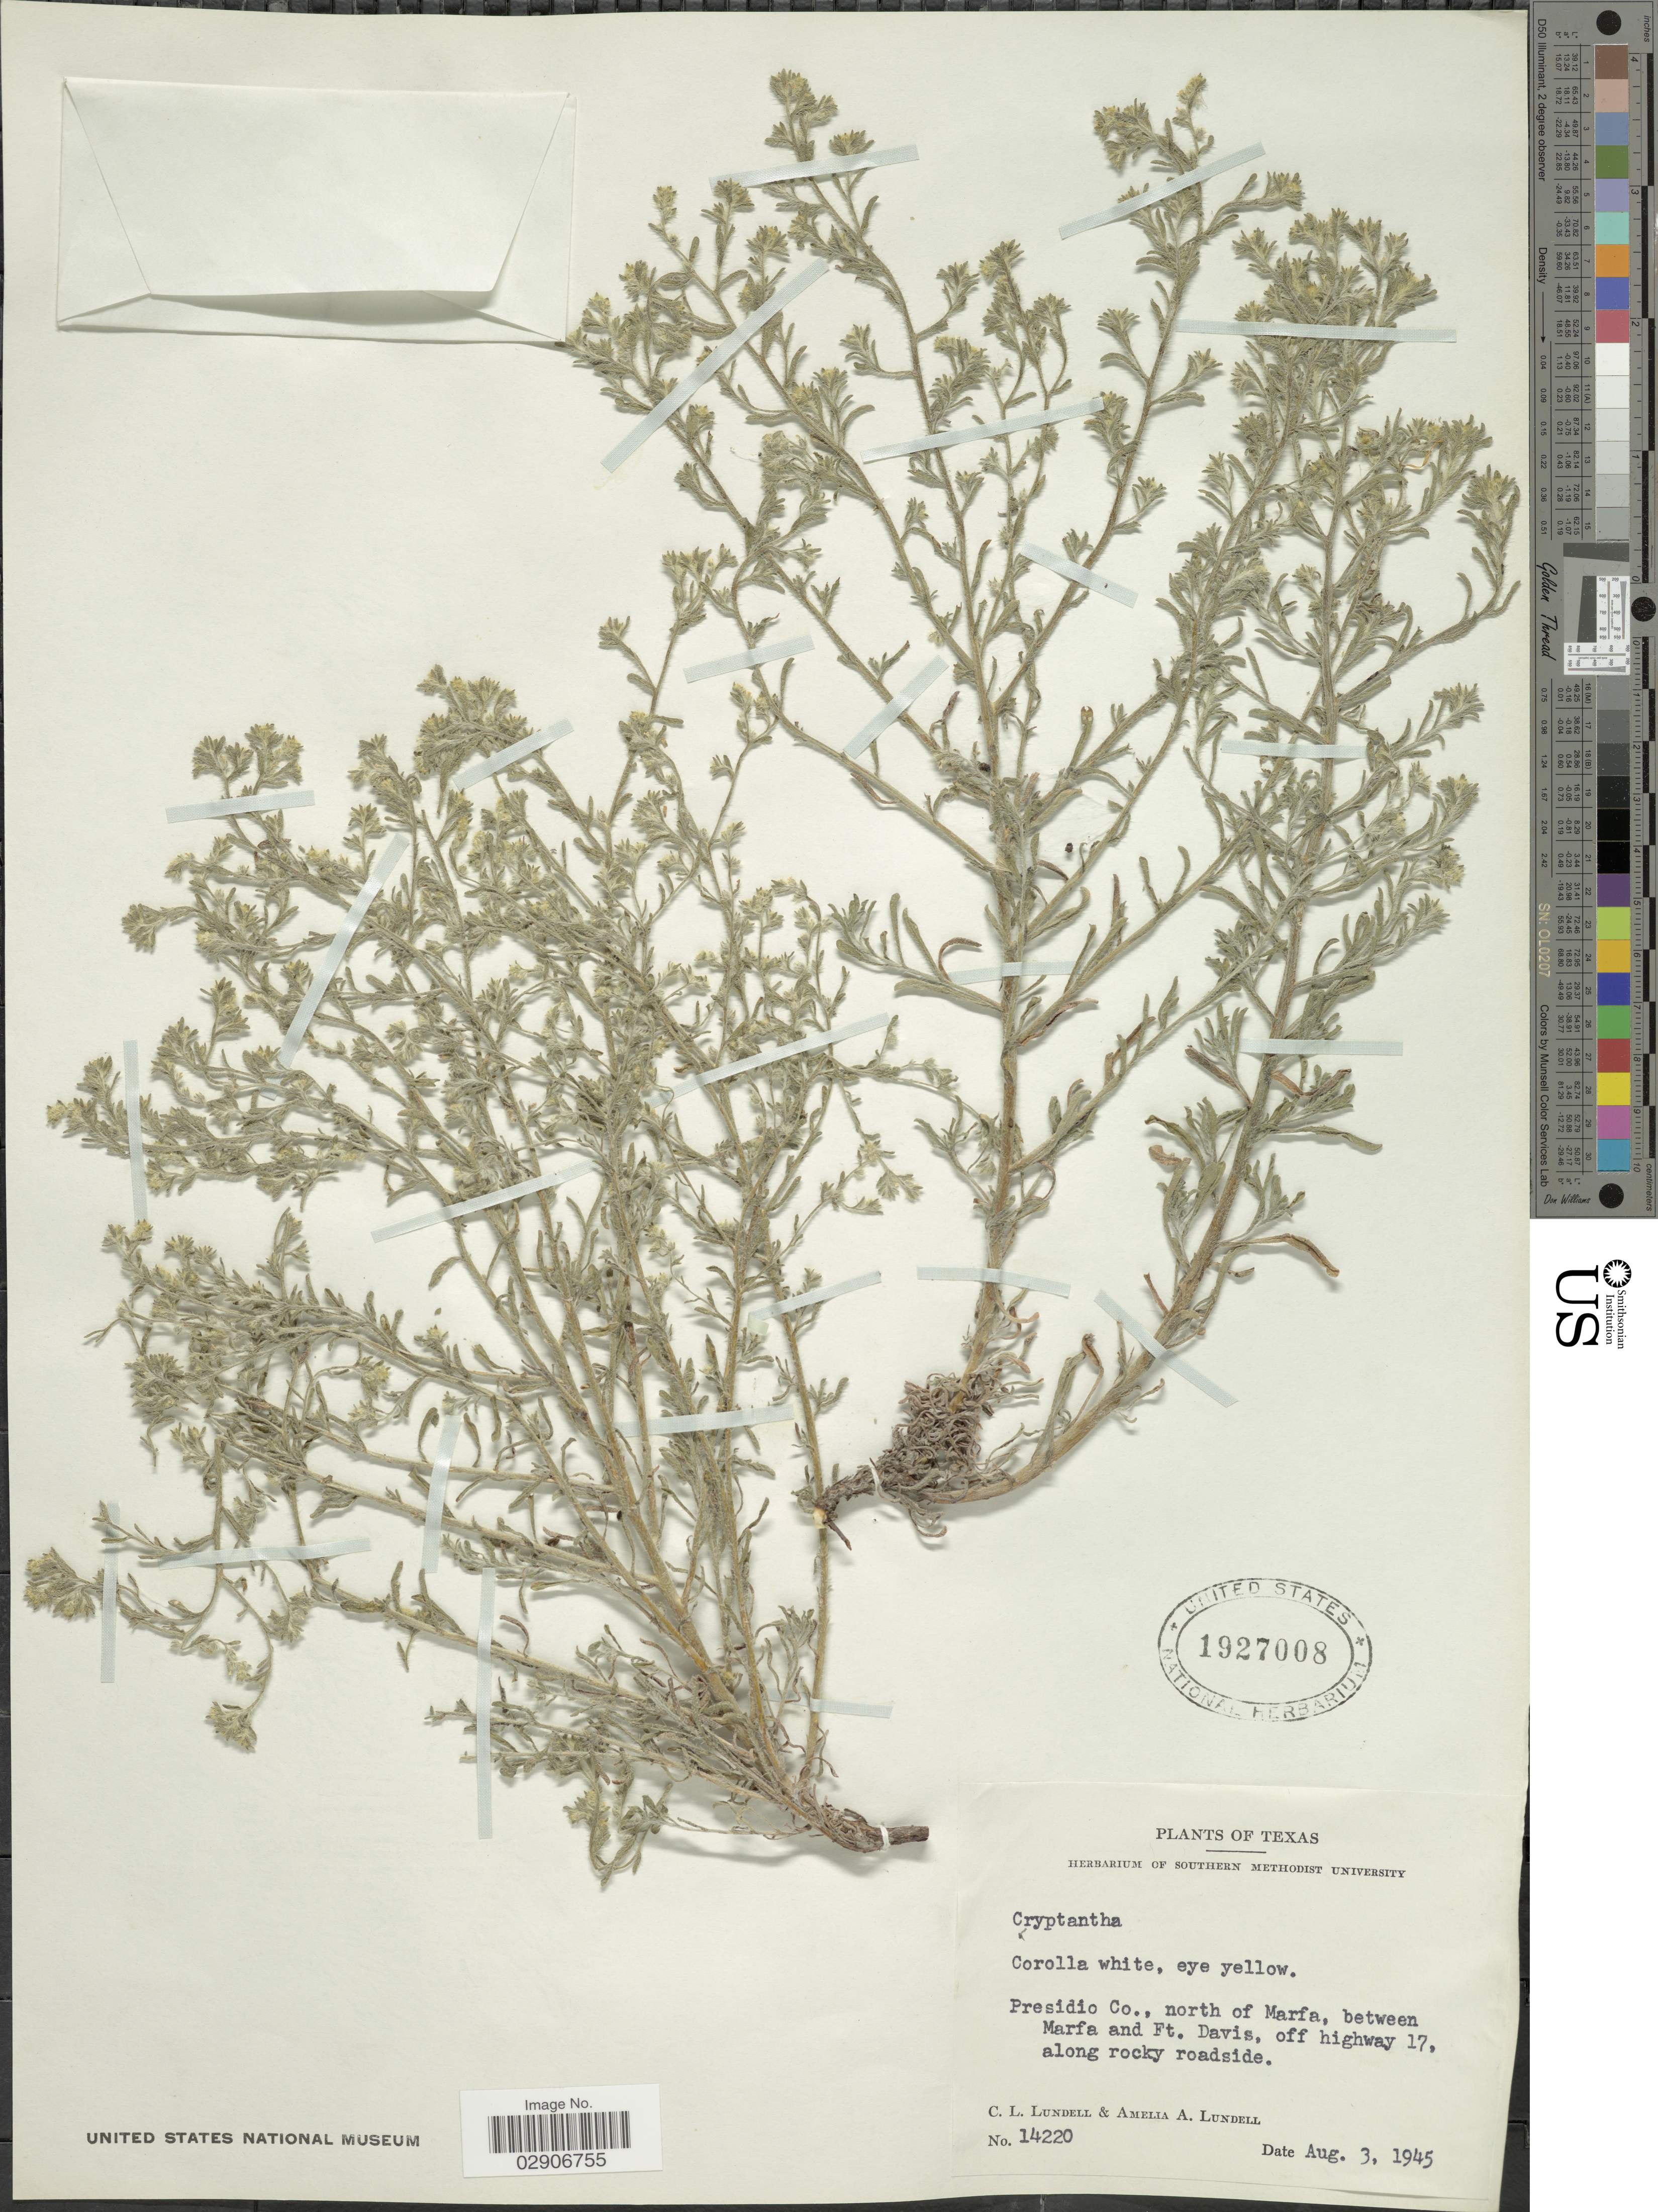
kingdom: Plantae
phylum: Tracheophyta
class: Magnoliopsida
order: Boraginales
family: Boraginaceae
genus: Cryptantha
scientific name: Cryptantha albida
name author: (Kunth) I.M. Johnst.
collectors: C. L. Lundell & A. A. Lundell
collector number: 14220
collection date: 1945-08-03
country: United States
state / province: Texas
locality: Presidio Co., north of Marfa, between Marfa and Ft. Davis, off highway 17, along rocky roadside.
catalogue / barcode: US 1927008